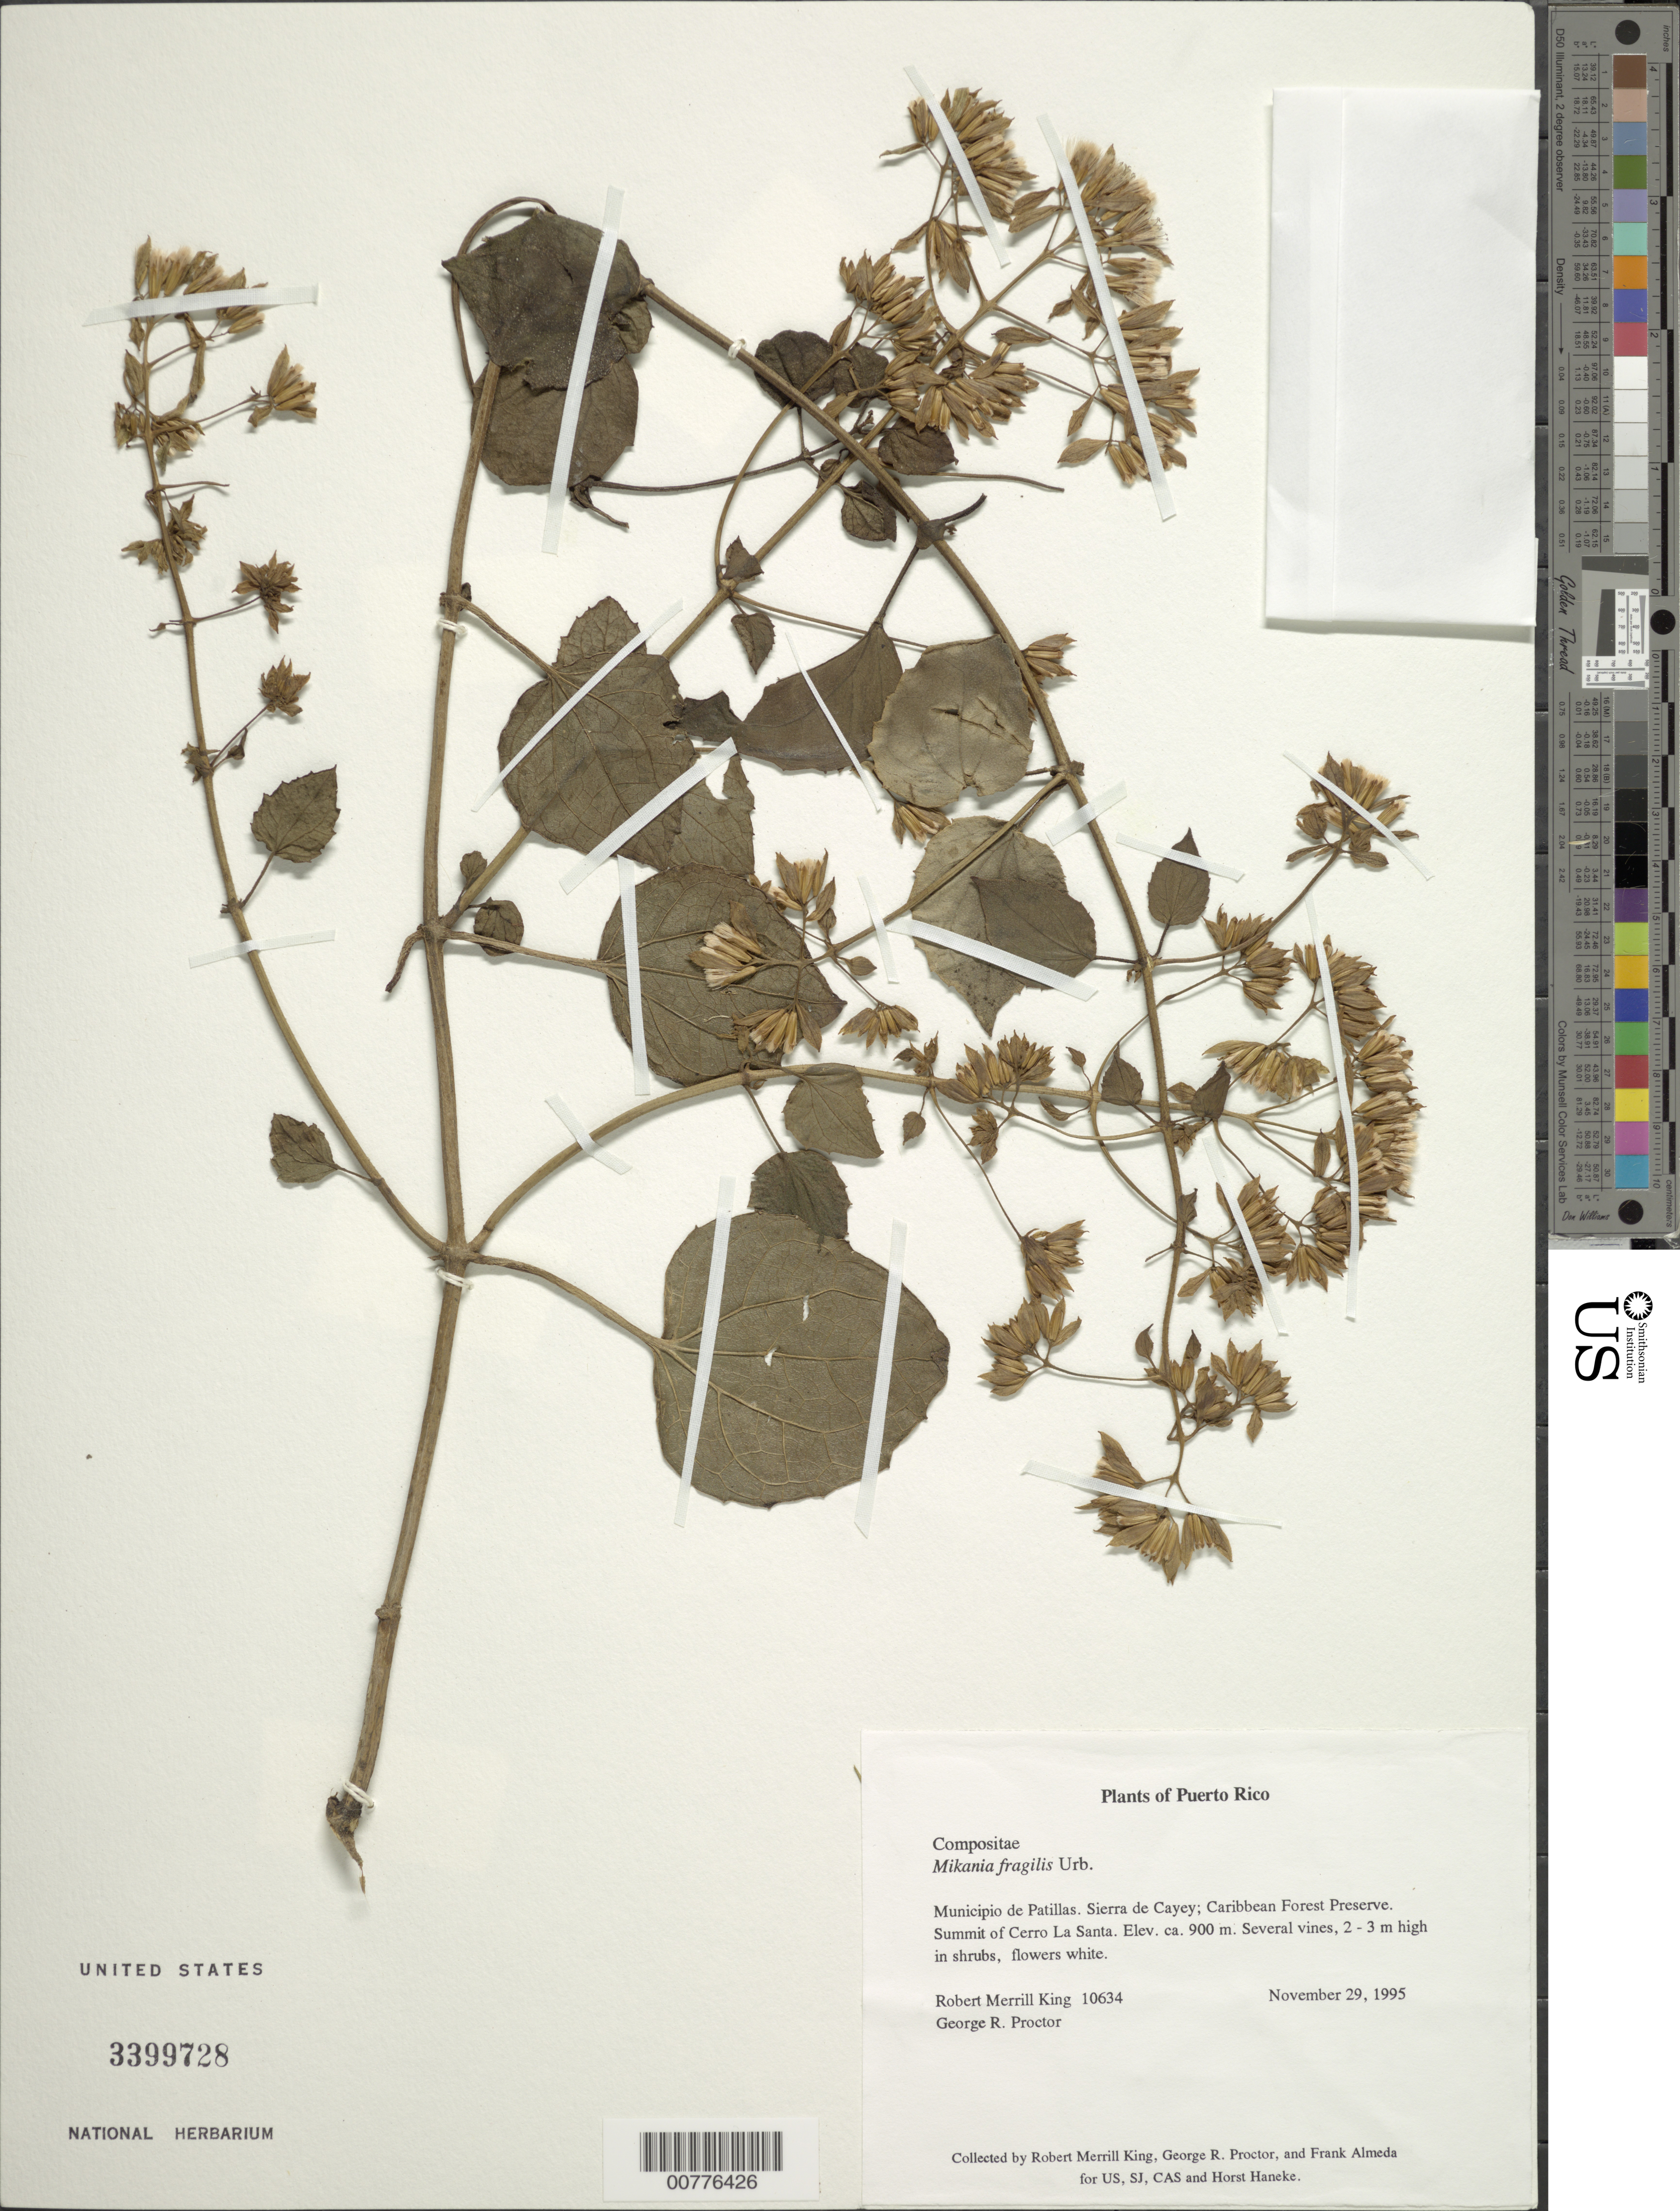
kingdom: Plantae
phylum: Tracheophyta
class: Magnoliopsida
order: Asterales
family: Asteraceae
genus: Mikania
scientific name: Mikania fragilis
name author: Urb.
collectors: R. M. King & G. R. Proctor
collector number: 10634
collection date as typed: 29 Nov 1995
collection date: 1995-11-29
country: Puerto Rico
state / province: Patillas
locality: Municipio de Patillas. Sierra de Cayey; Caribbean Forest Preserve. Summit of Cerro La Santa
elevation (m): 900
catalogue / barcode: US 3399728